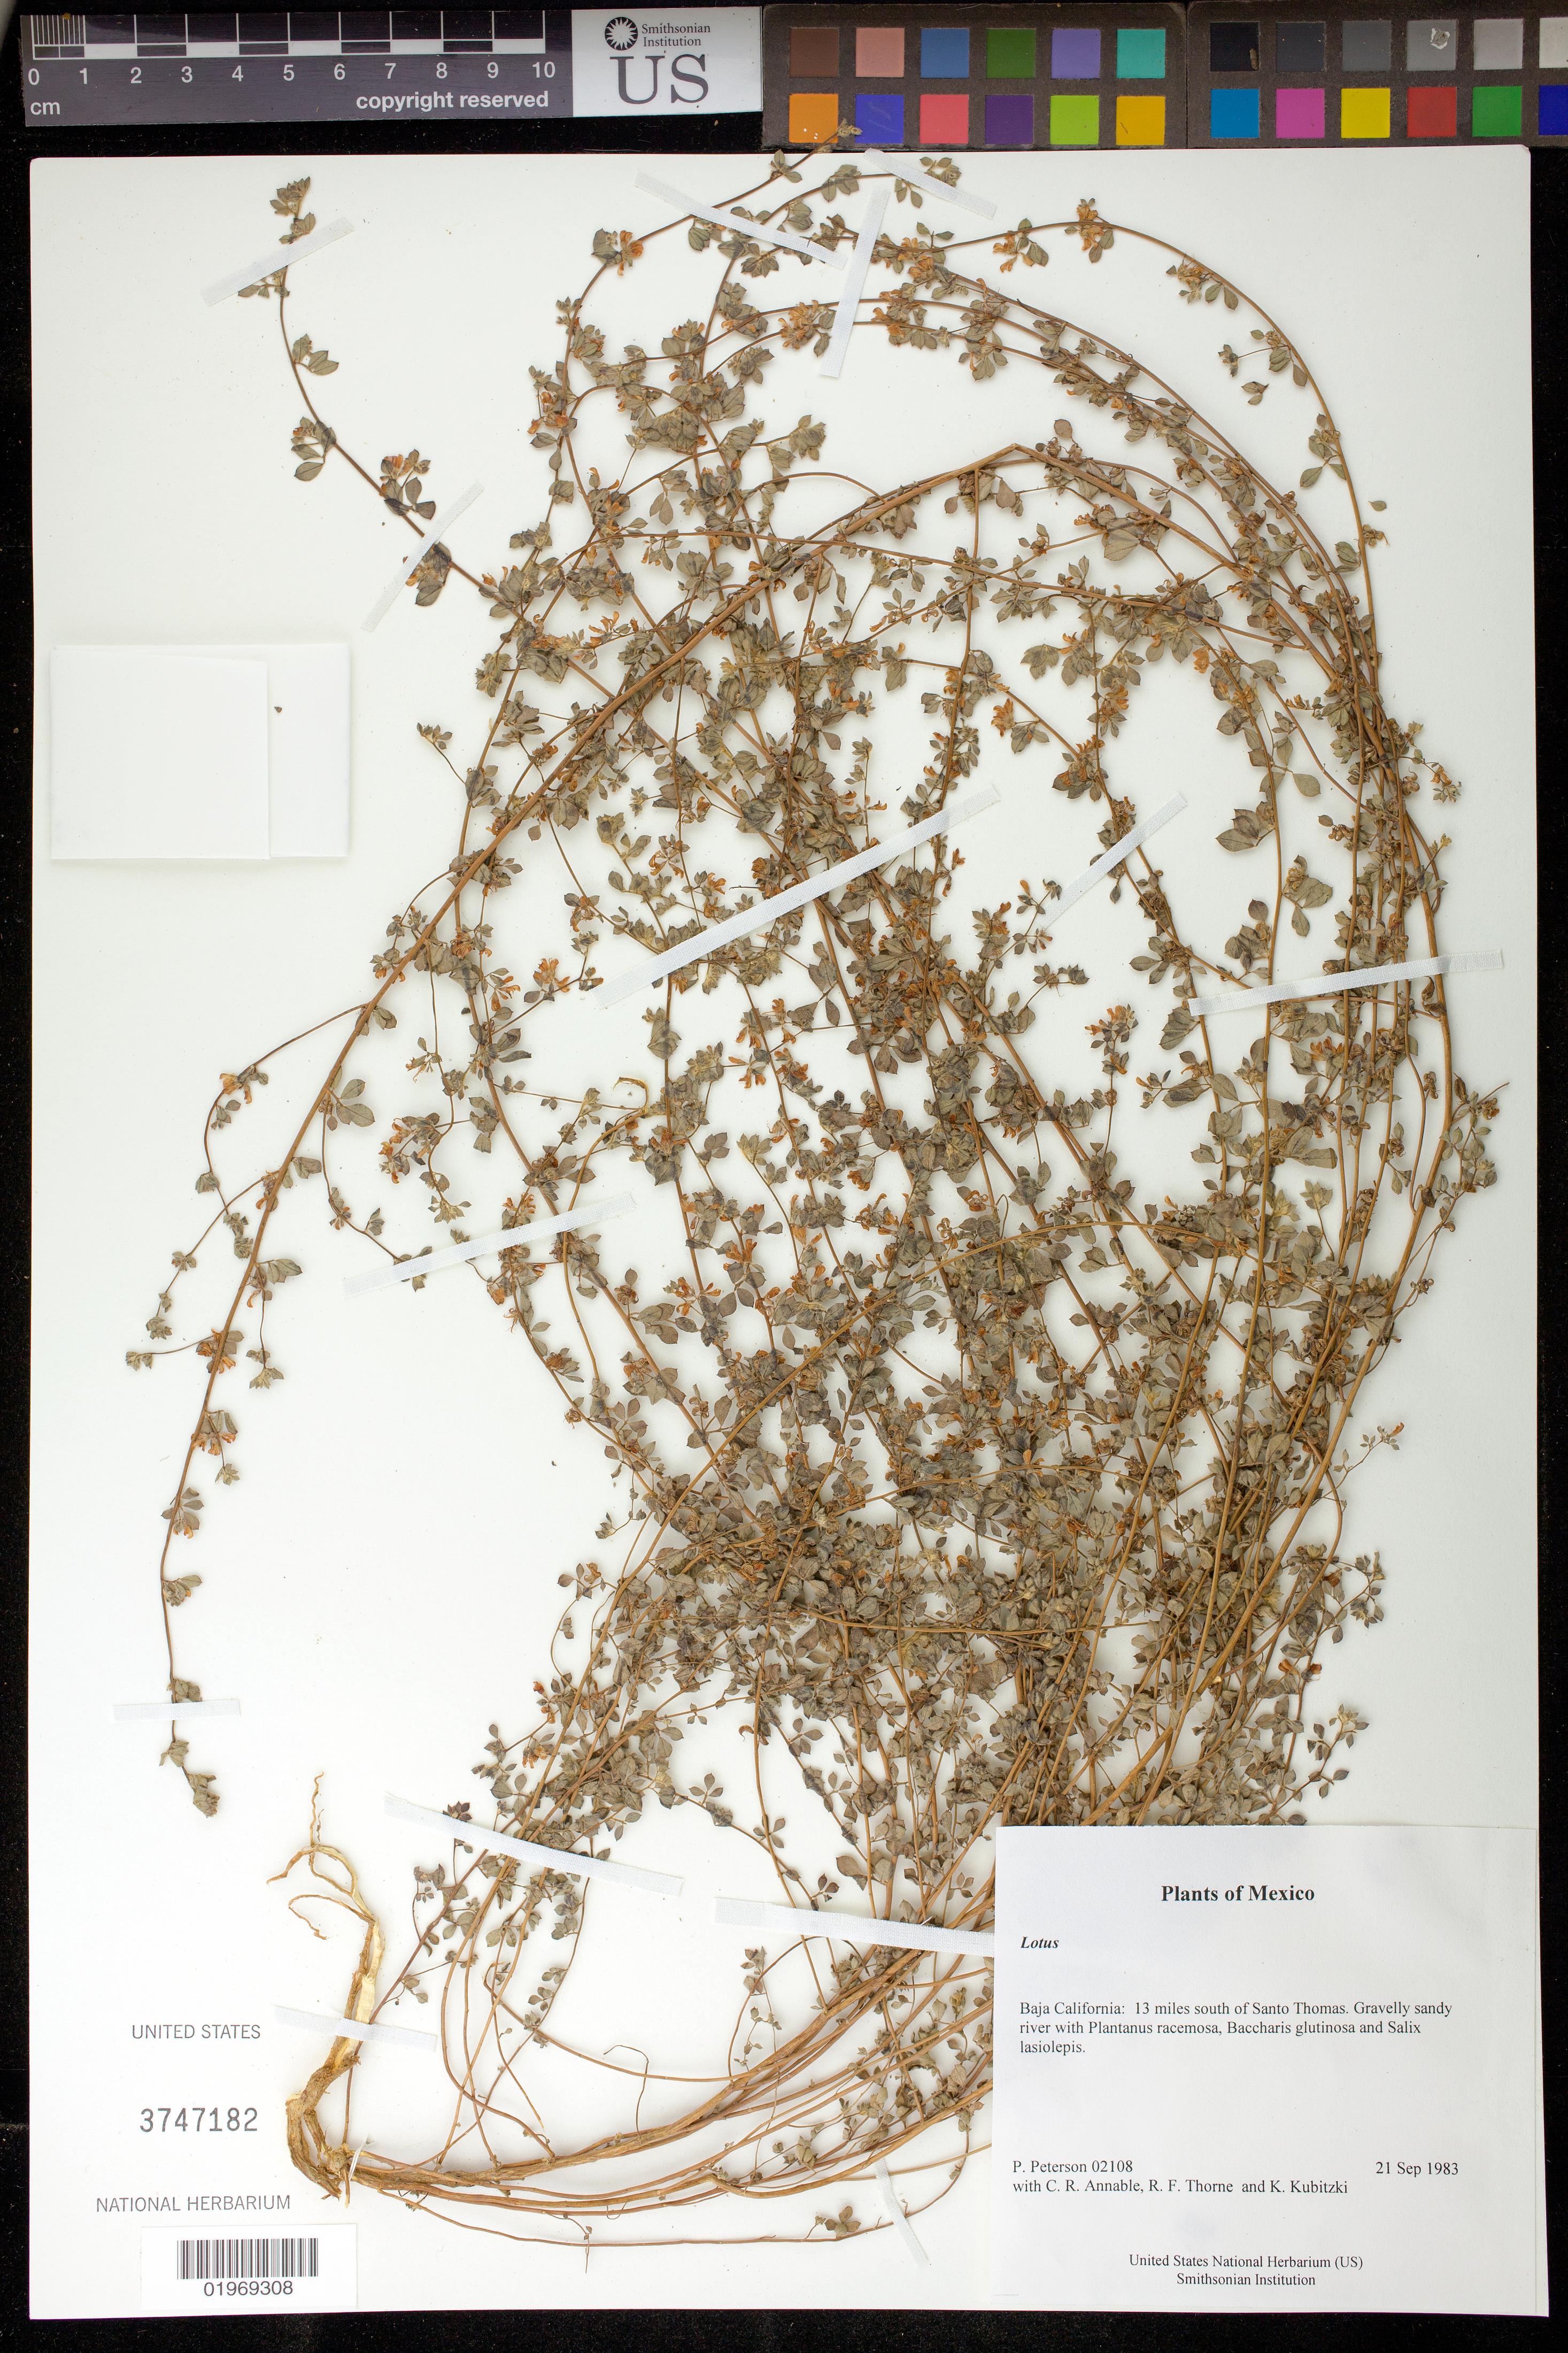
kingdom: Plantae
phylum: Tracheophyta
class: Magnoliopsida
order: Fabales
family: Fabaceae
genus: Lotus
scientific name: Lotus sp.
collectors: P. M. Peterson, C. R. Annable, R. F. Thorne & K. Kubitzki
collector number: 02108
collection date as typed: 21 Sep 1983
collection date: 1983-09-21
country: Mexico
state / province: Baja California Norte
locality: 13 miles south of Santo Thomas.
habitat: Gravelly sandy river with Plantanus racemosa, Baccharis glutinosa and Salix lasiolepis.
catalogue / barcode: US 3747182